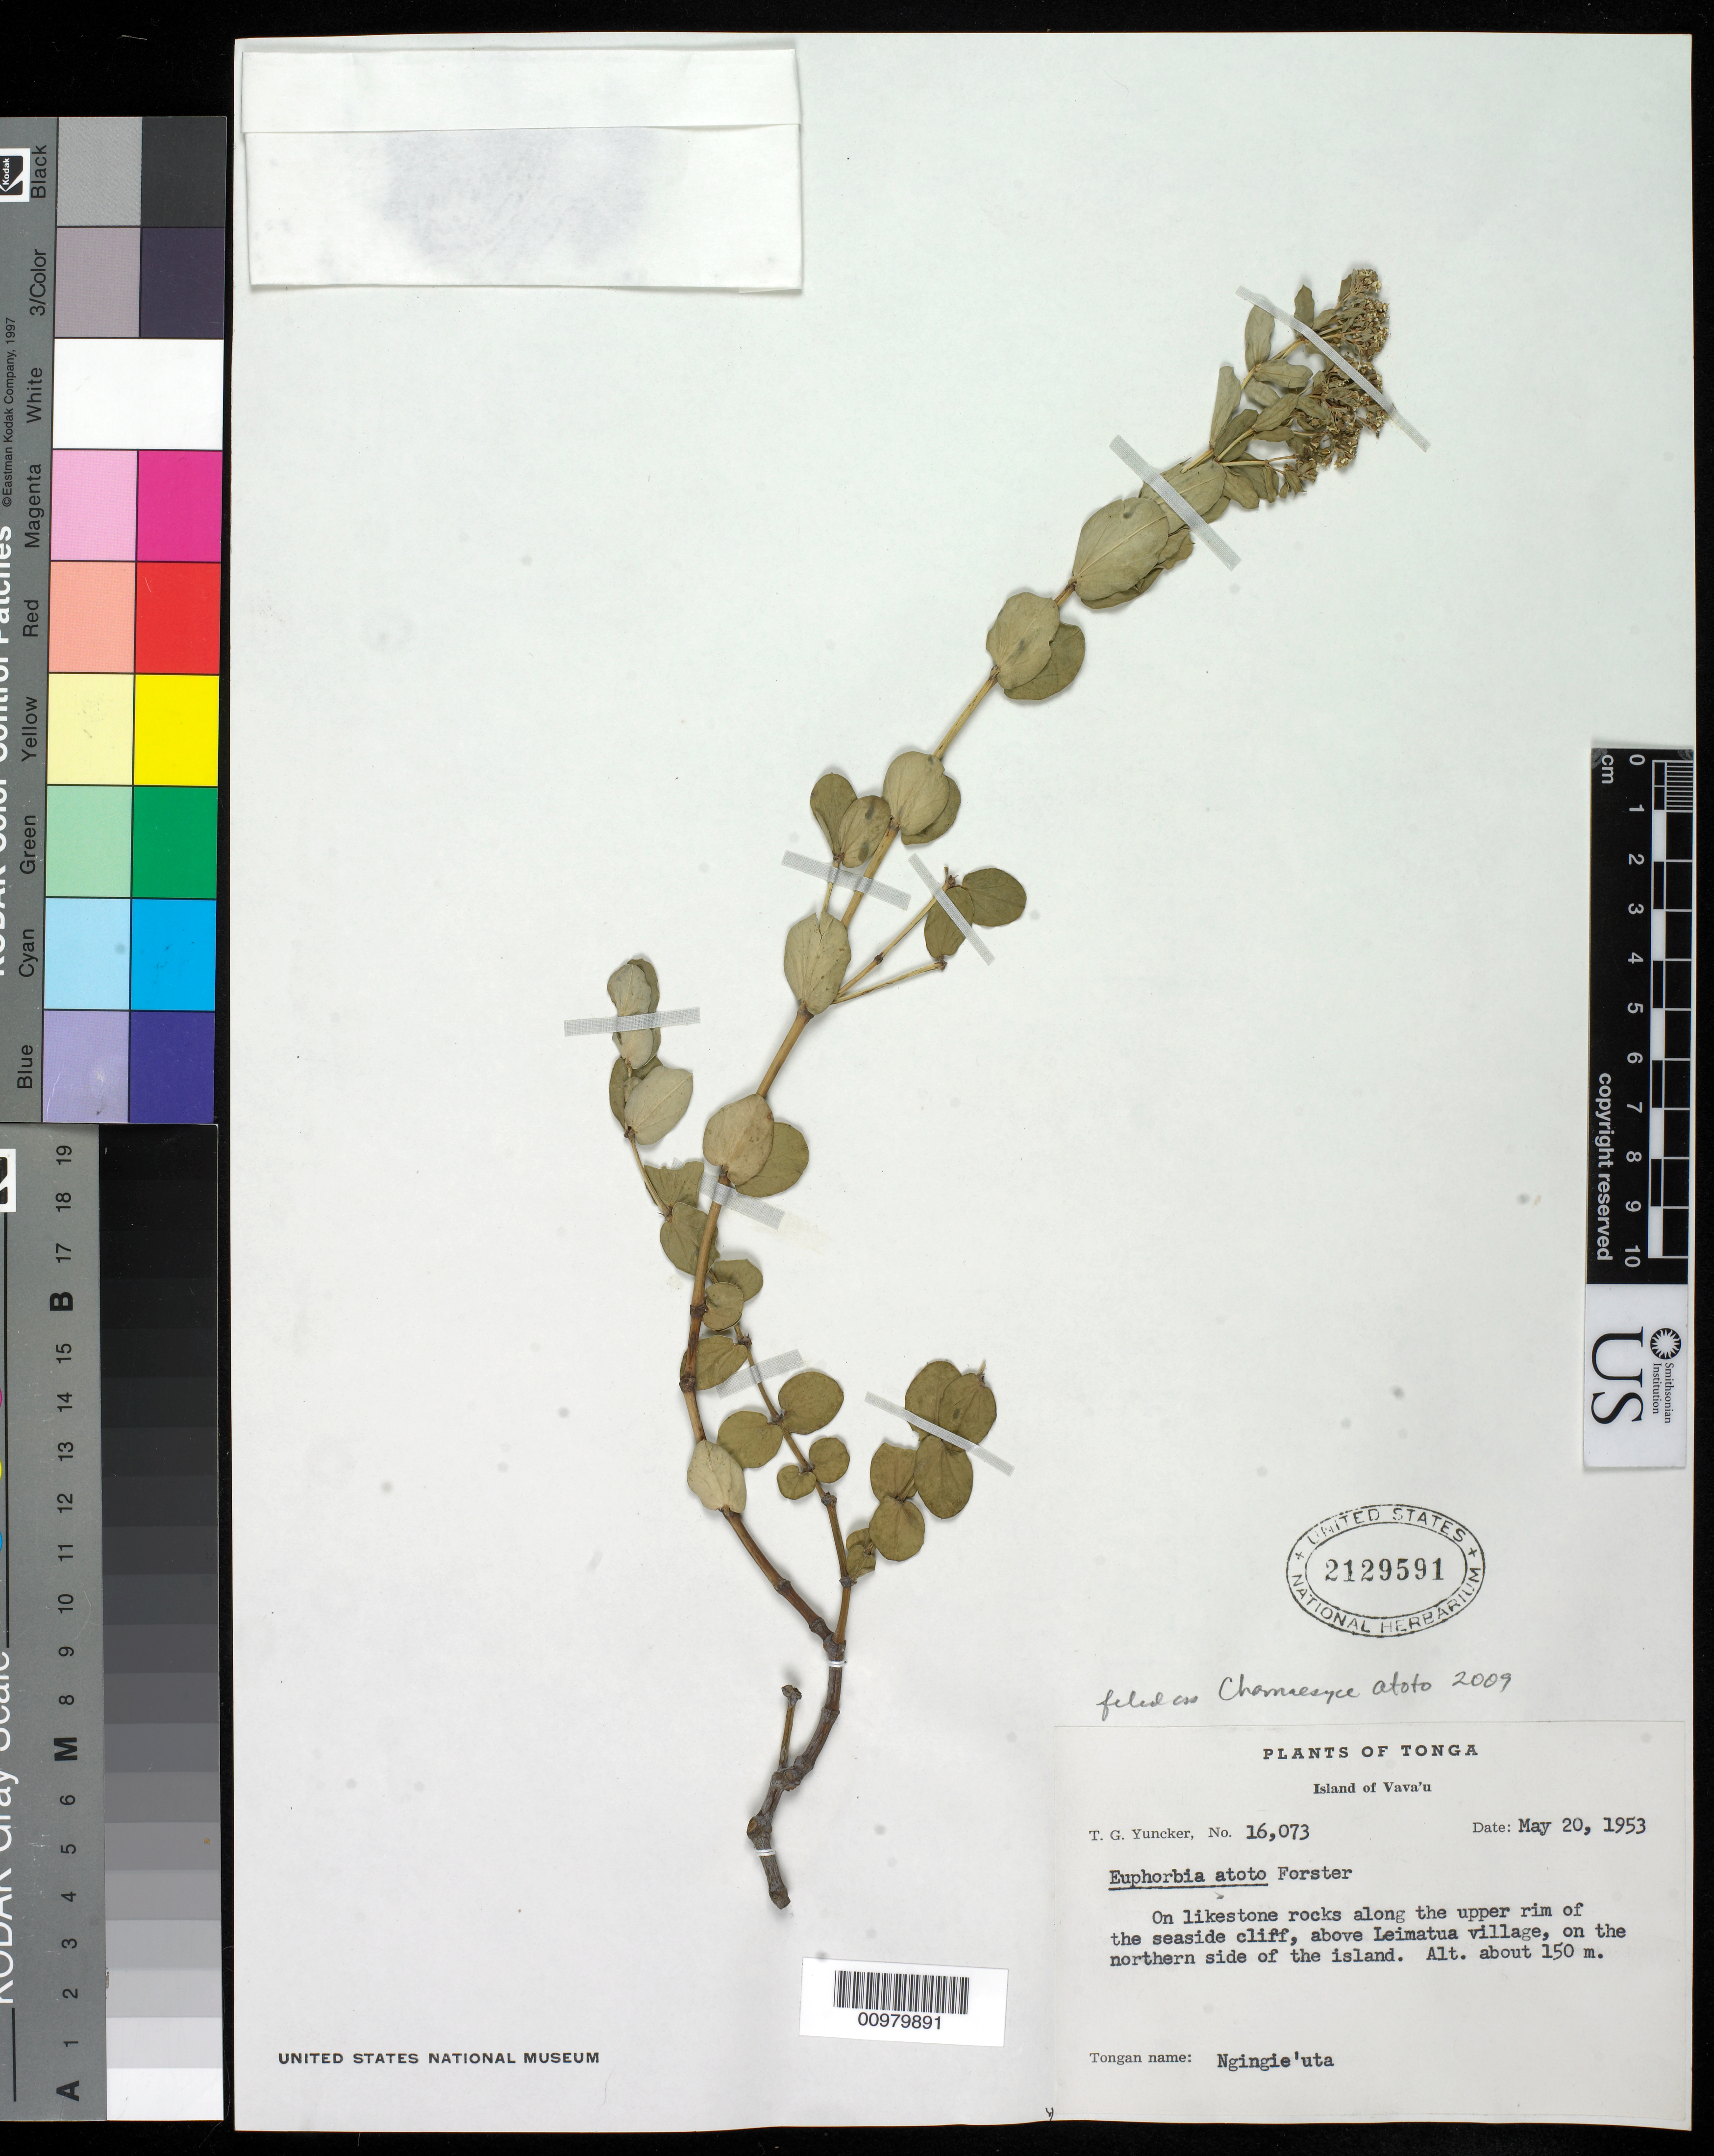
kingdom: Plantae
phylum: Tracheophyta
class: Magnoliopsida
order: Malpighiales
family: Euphorbiaceae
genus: Euphorbia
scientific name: Euphorbia atoto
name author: G. Forst.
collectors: T. G. Yuncker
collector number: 16073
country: Tonga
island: Vava'u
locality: Tonga, Vava'u Is.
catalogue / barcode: US 2129591